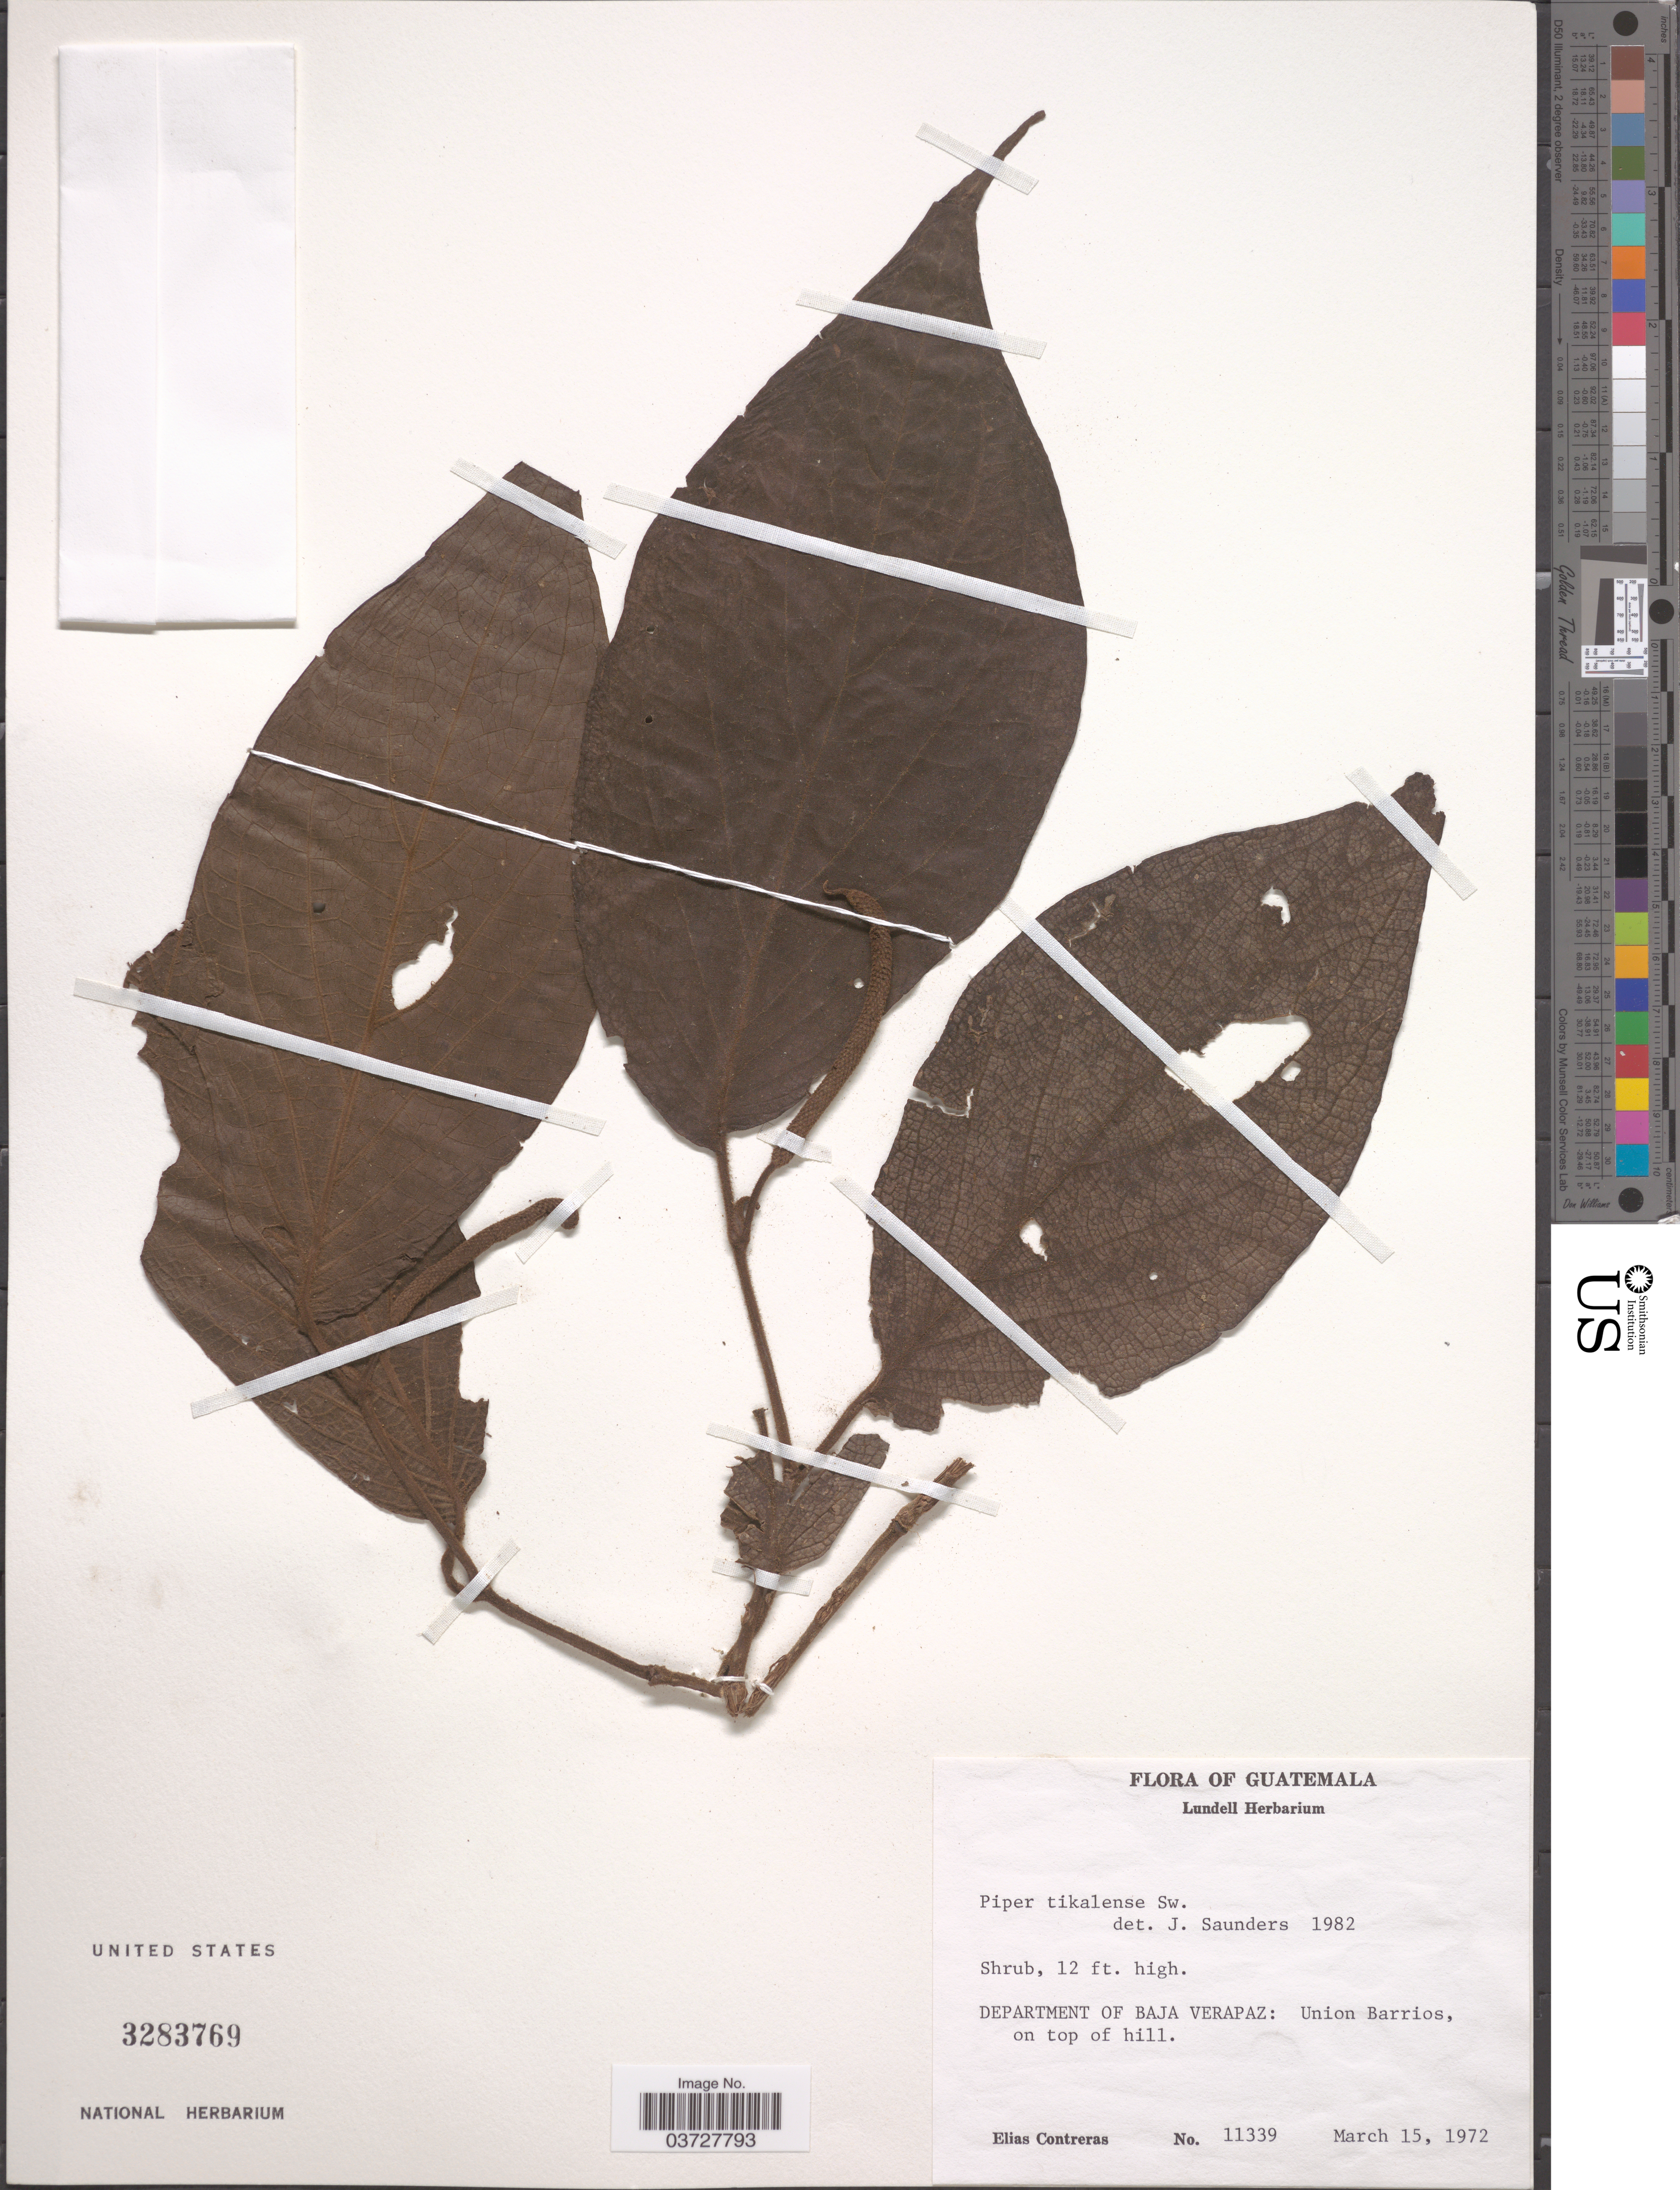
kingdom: Plantae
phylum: Tracheophyta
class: Magnoliopsida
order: Piperales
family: Piperaceae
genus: Piper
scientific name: Piper tikalense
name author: Trel.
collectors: E. Contreras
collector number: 11339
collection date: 1972-03-15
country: Guatemala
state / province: Baja Verapaz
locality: Department of Baja Verapaz: Union Barrios, on top of hill.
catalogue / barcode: US 3283769